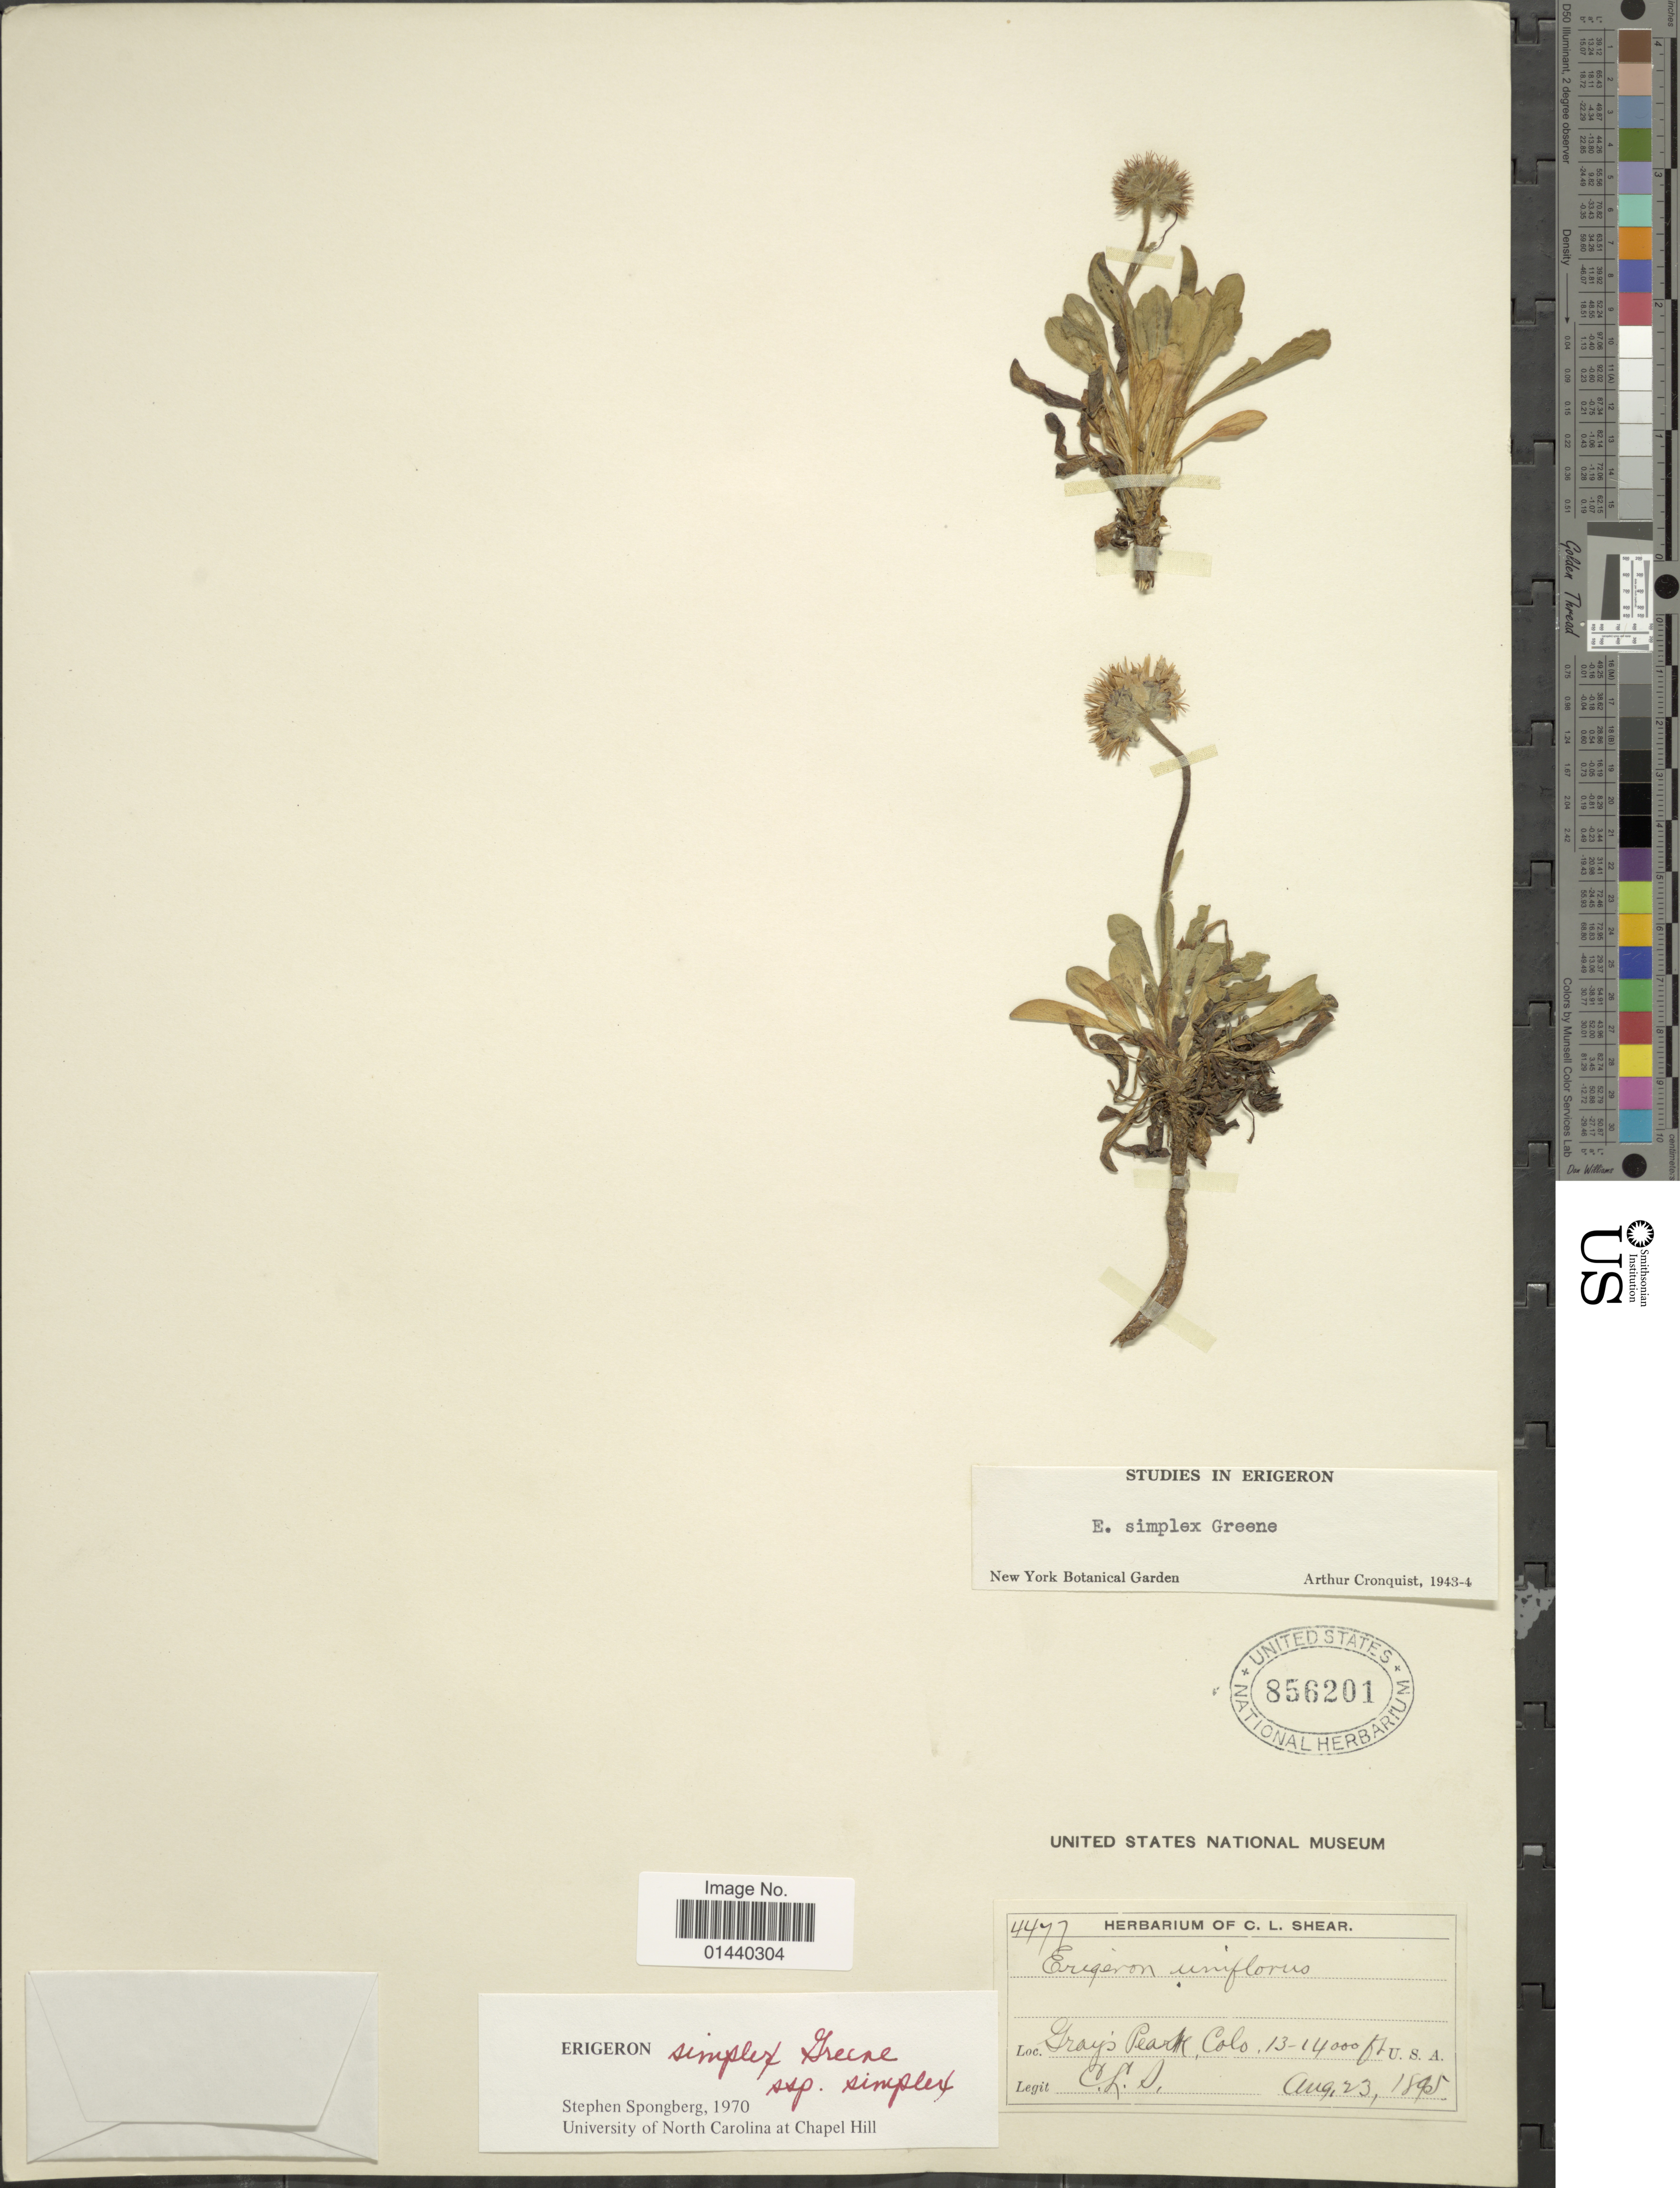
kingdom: Plantae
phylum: Tracheophyta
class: Magnoliopsida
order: Asterales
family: Asteraceae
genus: Erigeron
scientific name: Erigeron simplex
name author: Greene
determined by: Cronquist, A. J.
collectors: C. L. Shear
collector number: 4477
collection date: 1895-08-23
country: United States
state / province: Colorado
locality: Gray's Peak, Colo. U.S.A.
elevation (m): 3962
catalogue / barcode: US 856201